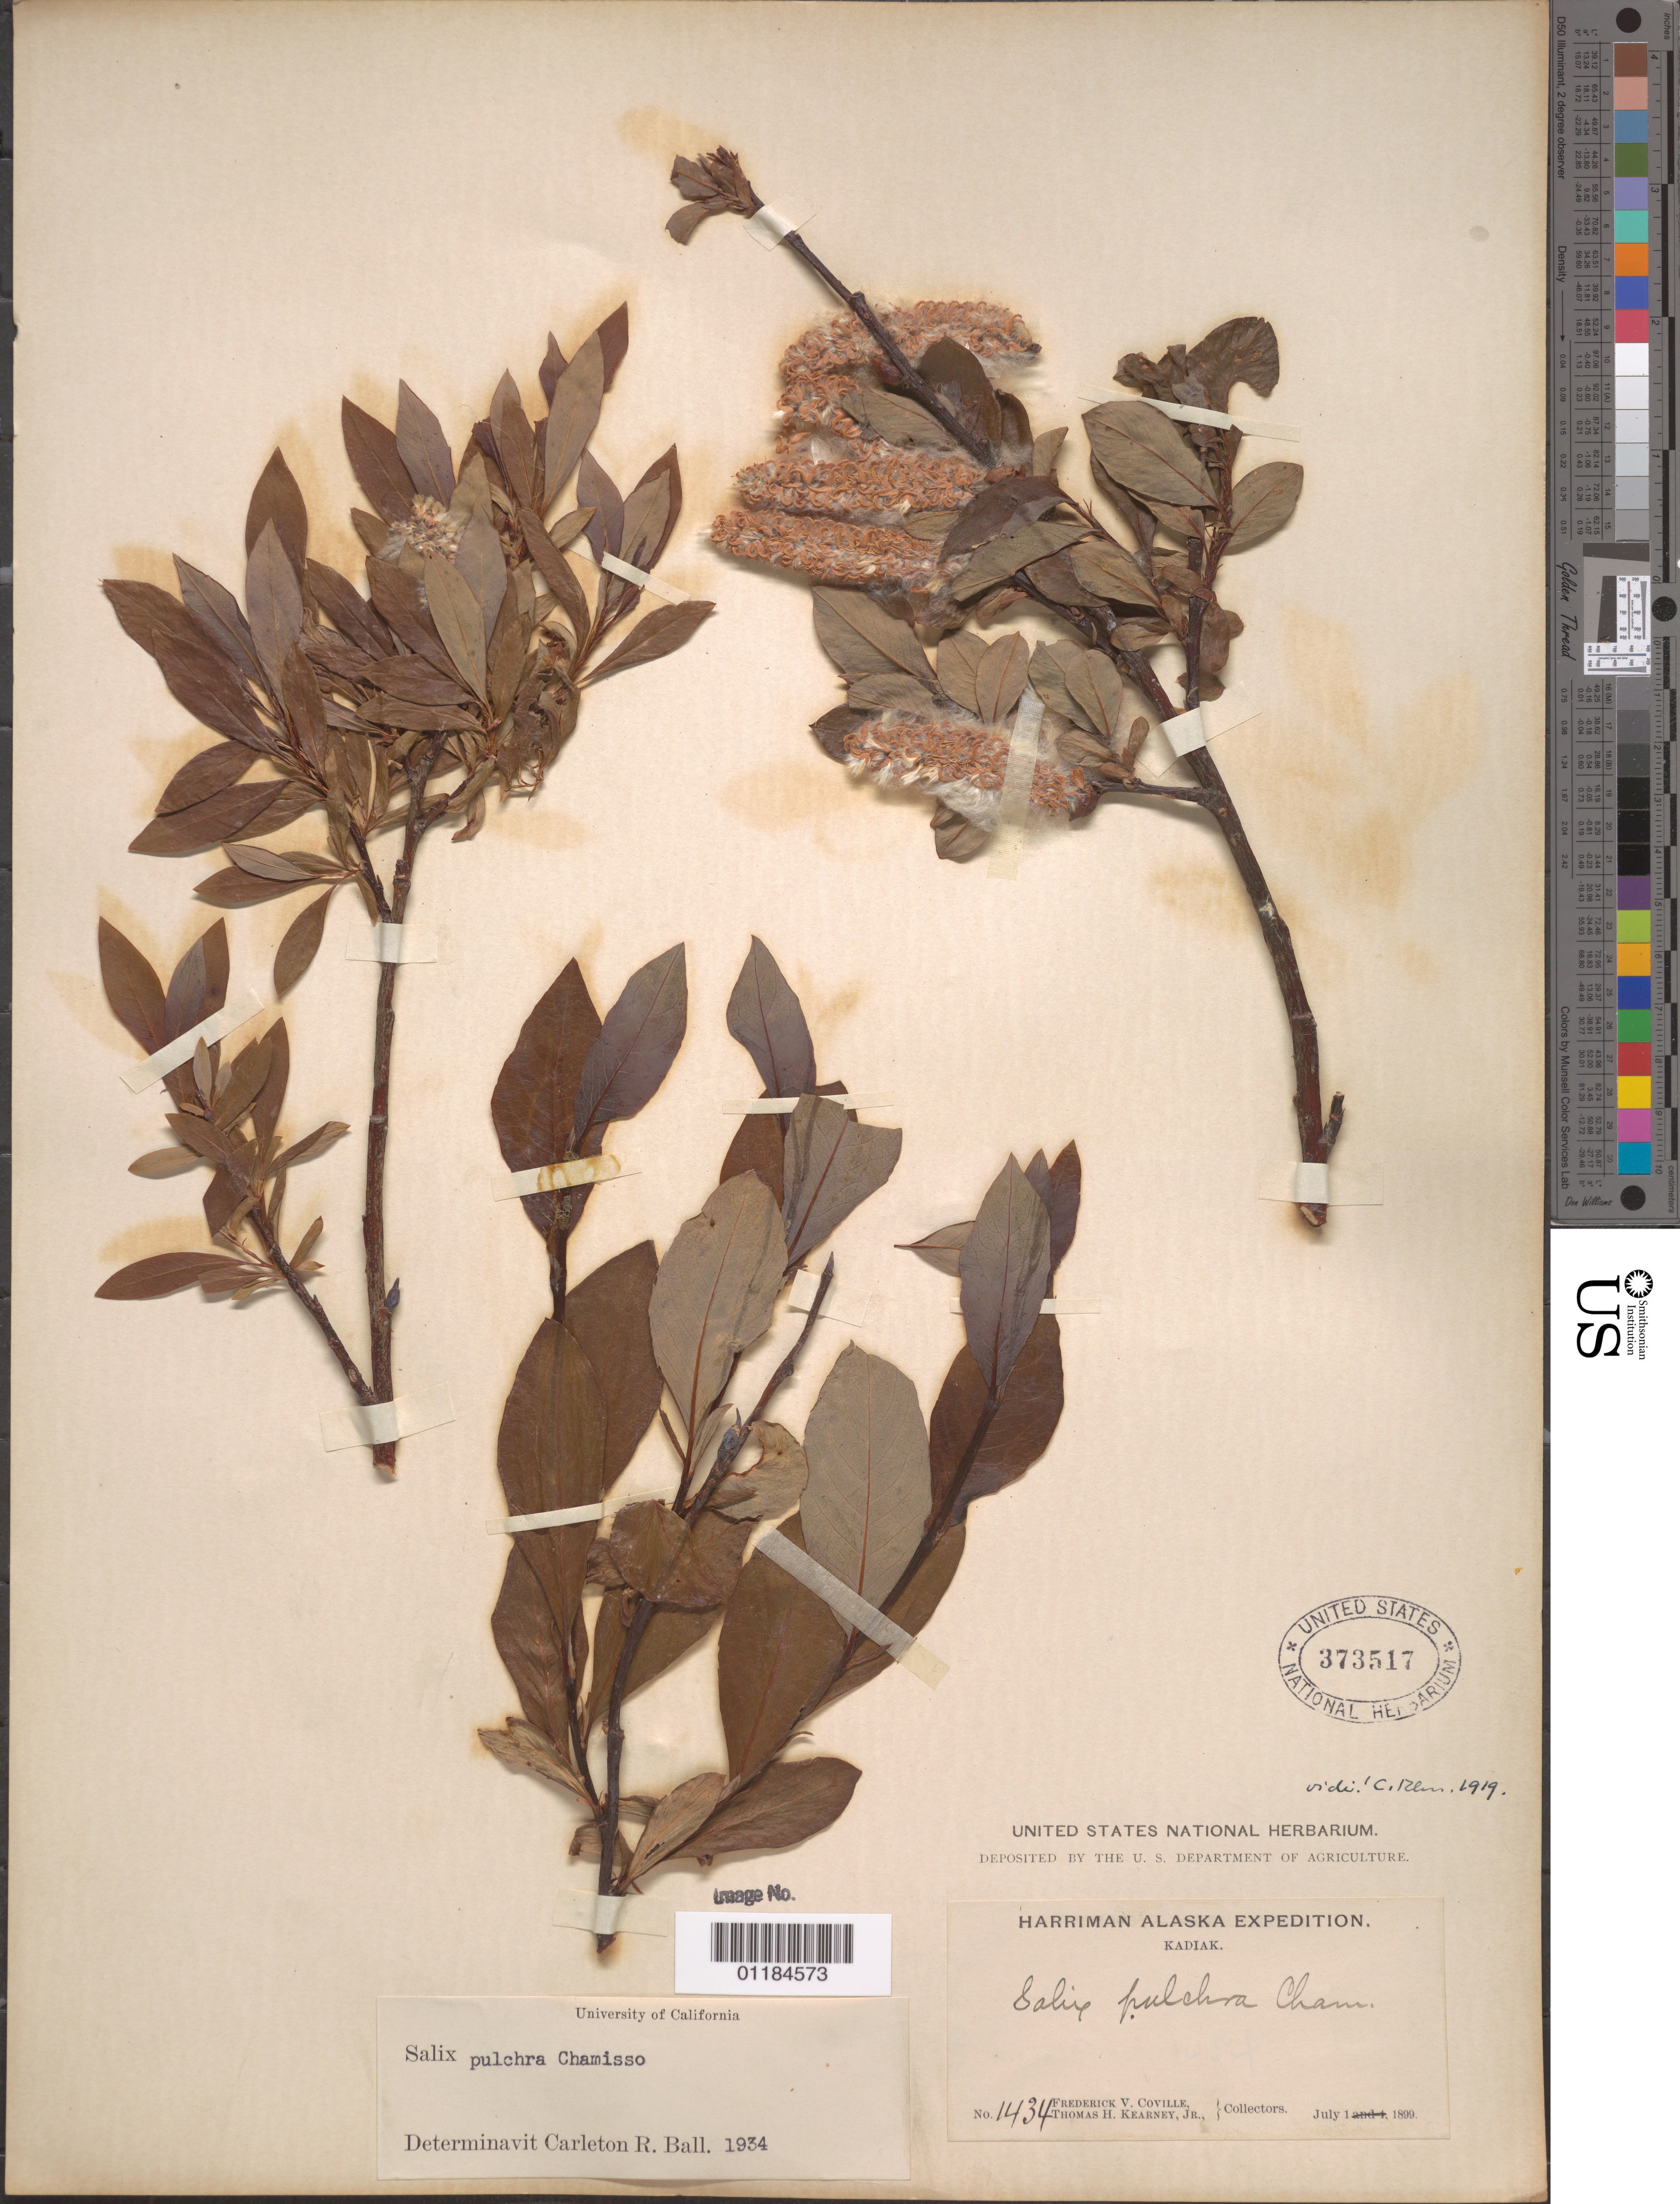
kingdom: Plantae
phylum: Tracheophyta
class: Magnoliopsida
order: Malpighiales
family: Salicaceae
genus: Salix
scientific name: Salix pulchra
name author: Cham.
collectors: F. V. Coville & T. H. Kearney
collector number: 1434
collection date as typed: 01 Jul 1899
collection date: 1899-07-01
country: United States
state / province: Alaska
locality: Kadiak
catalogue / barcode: US 373517